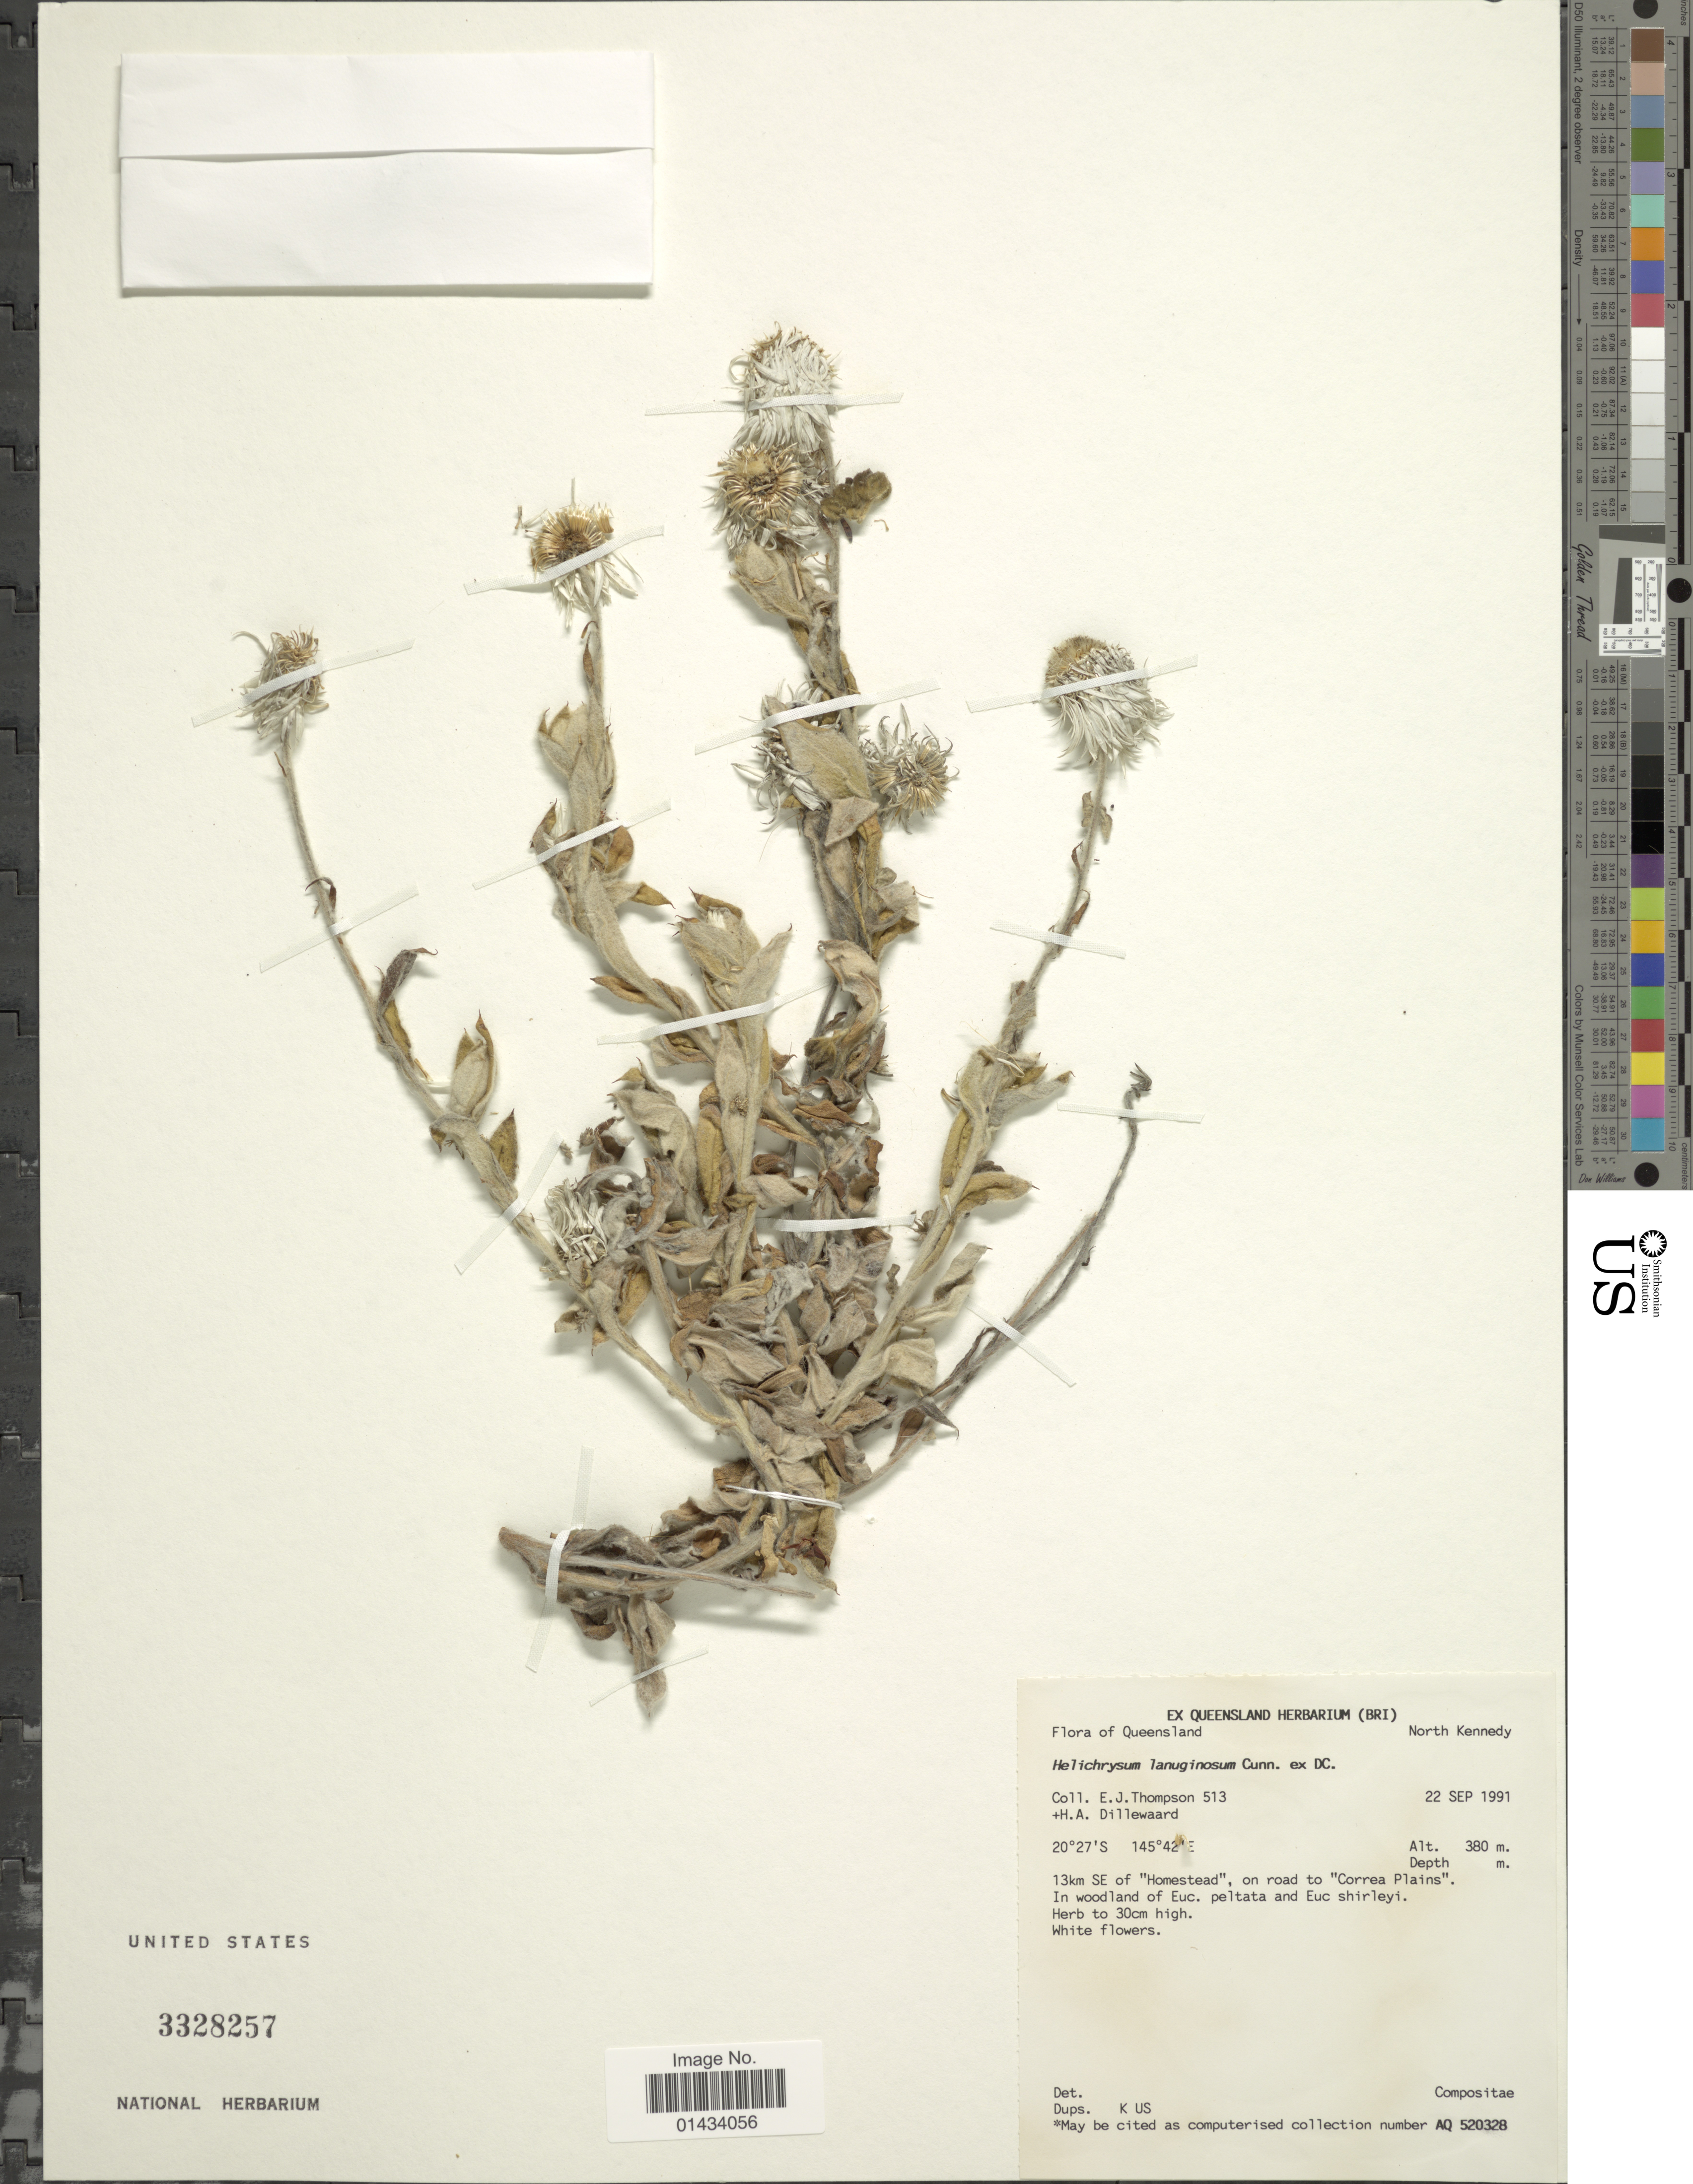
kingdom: Plantae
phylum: Tracheophyta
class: Magnoliopsida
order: Asterales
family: Asteraceae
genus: Coronidium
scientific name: Coronidium lanuginosum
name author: (A. Cunn. ex DC.) Paul G. Wilson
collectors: E. J. Thompson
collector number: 513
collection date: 1991-09-22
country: Australia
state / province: Queensland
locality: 13 km SE of "Homestead", on road to "Correa Plains", in woodland of Euc. peltata and Euc. shirleyi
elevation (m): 380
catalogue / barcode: US 3328257